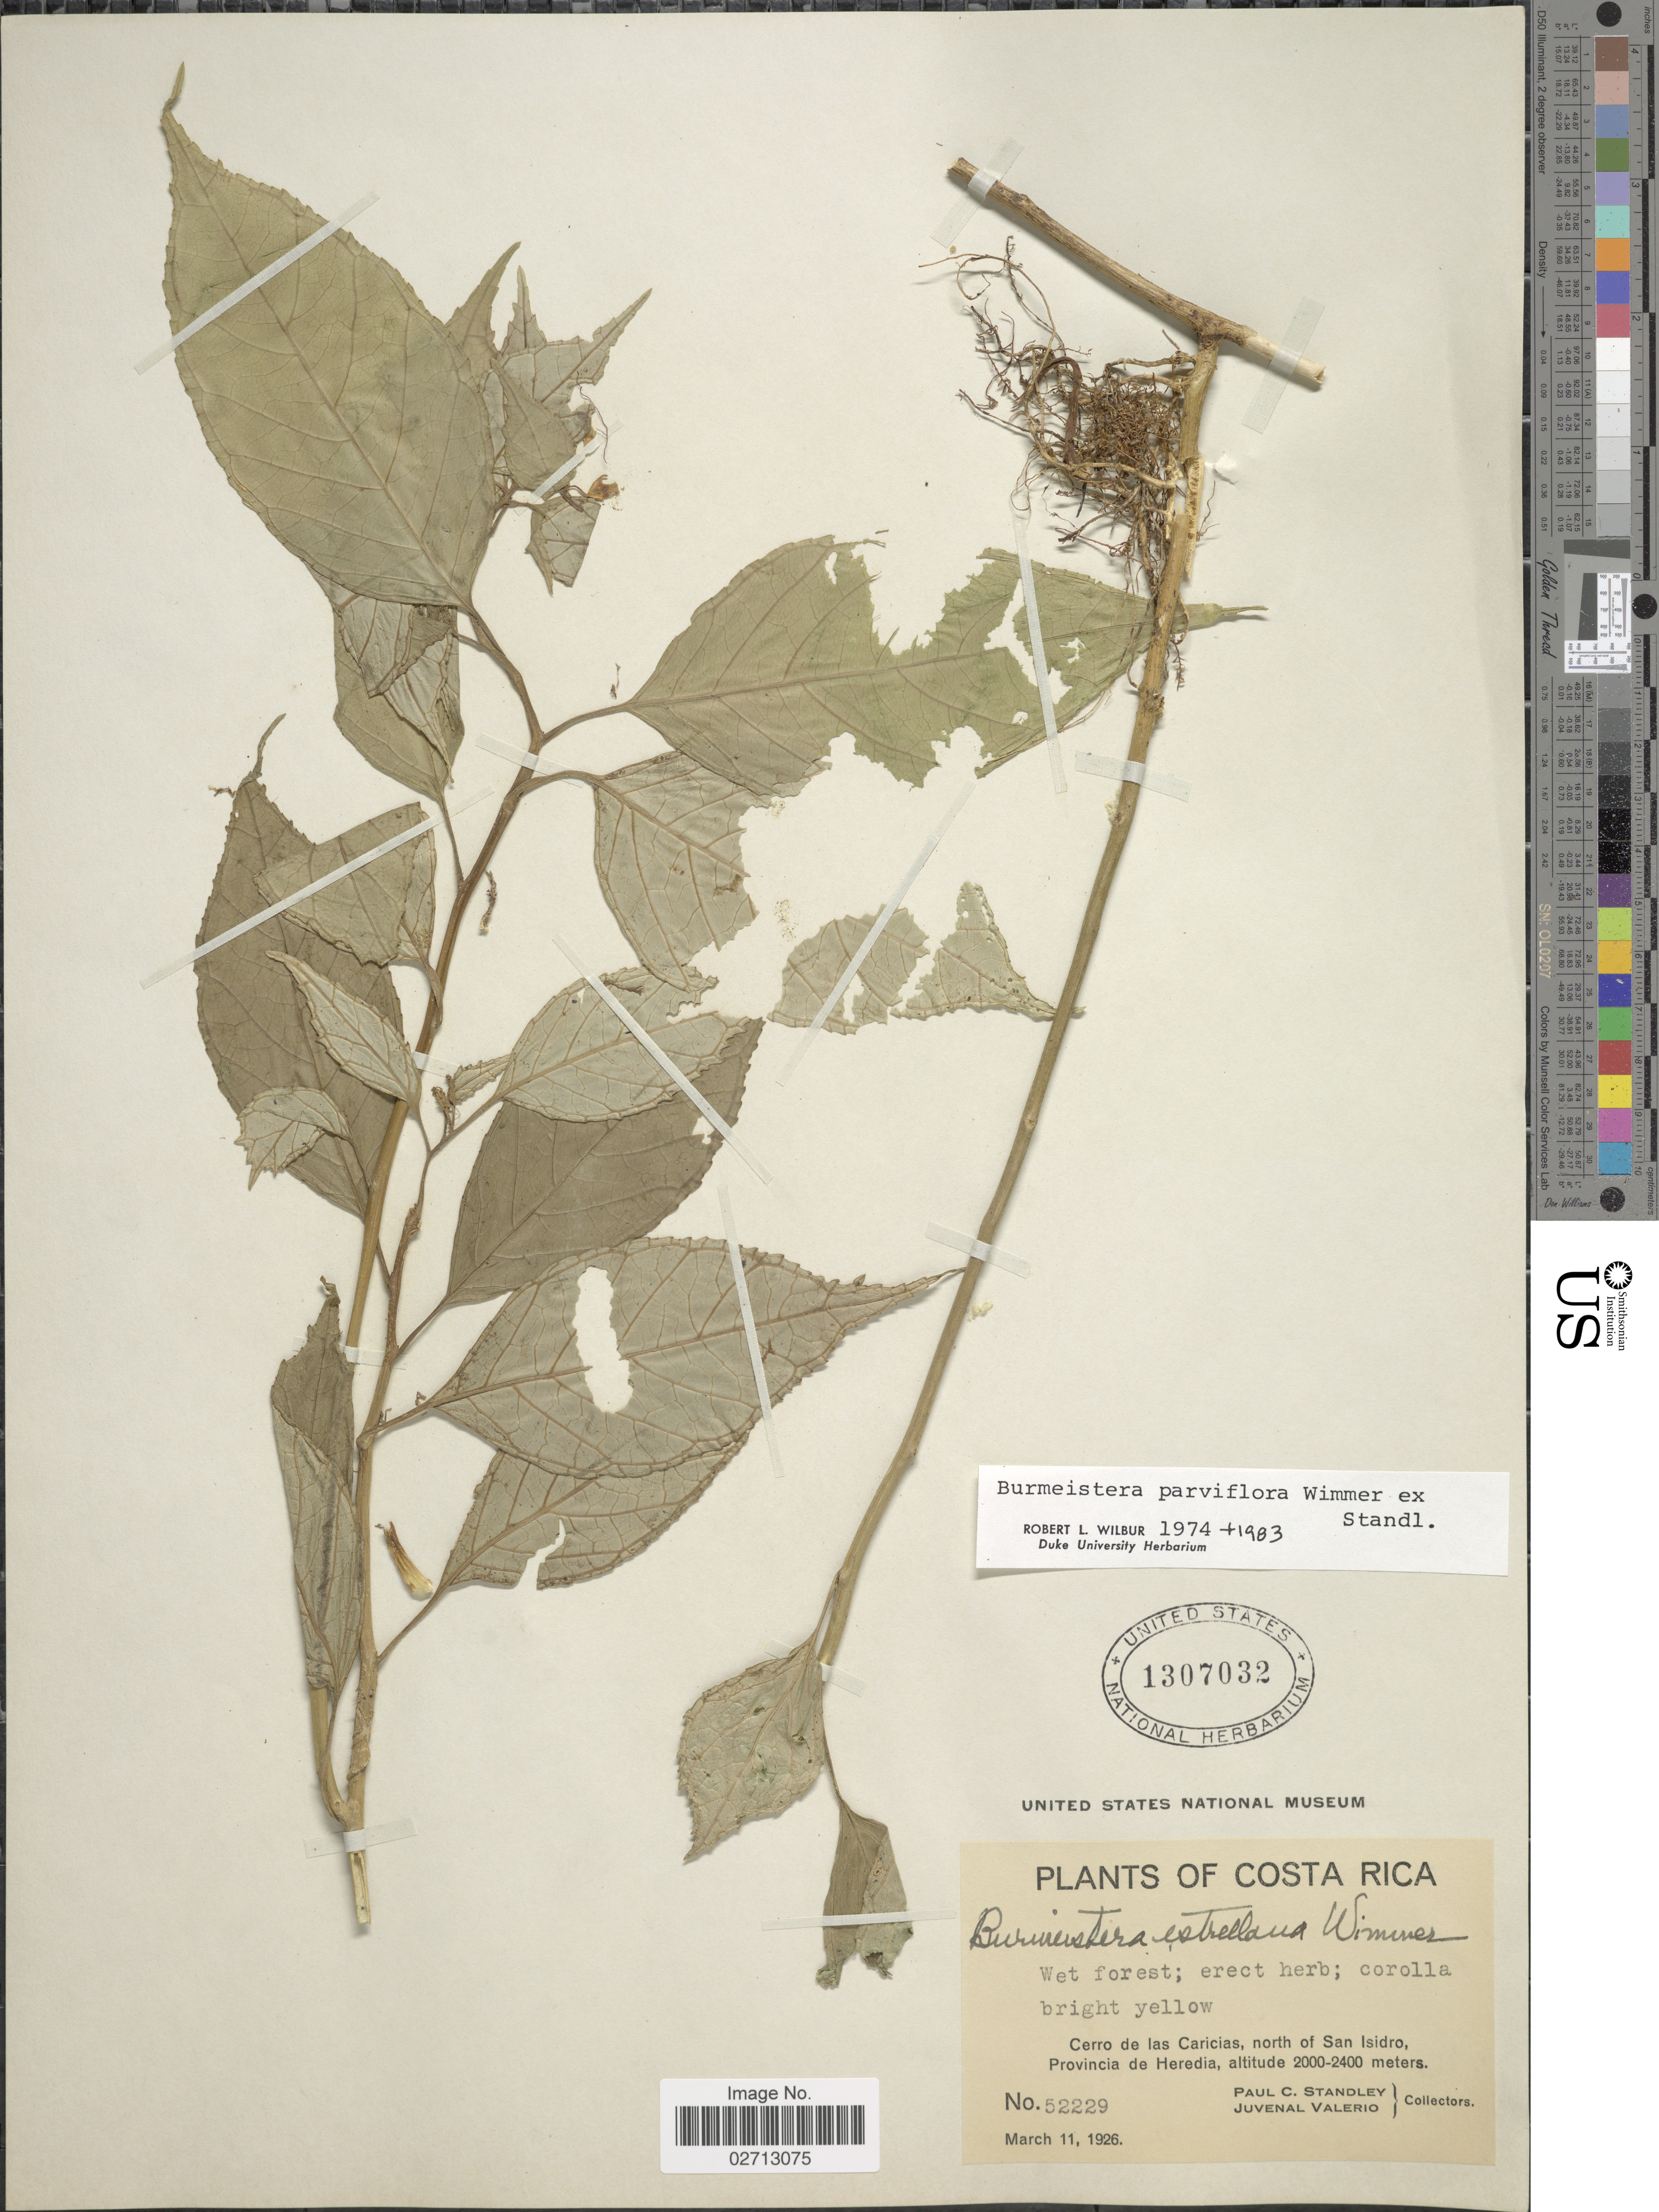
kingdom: Plantae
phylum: Tracheophyta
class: Magnoliopsida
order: Asterales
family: Campanulaceae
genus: Burmeistera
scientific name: Burmeistera parviflora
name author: E. Wimm. ex Standl.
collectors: P. C. Standley & J. Valerio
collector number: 52229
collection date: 1926-03-11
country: Costa Rica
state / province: Heredia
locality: Cerro de las Caricias, north of San Isidro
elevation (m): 2000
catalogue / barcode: US 1307032